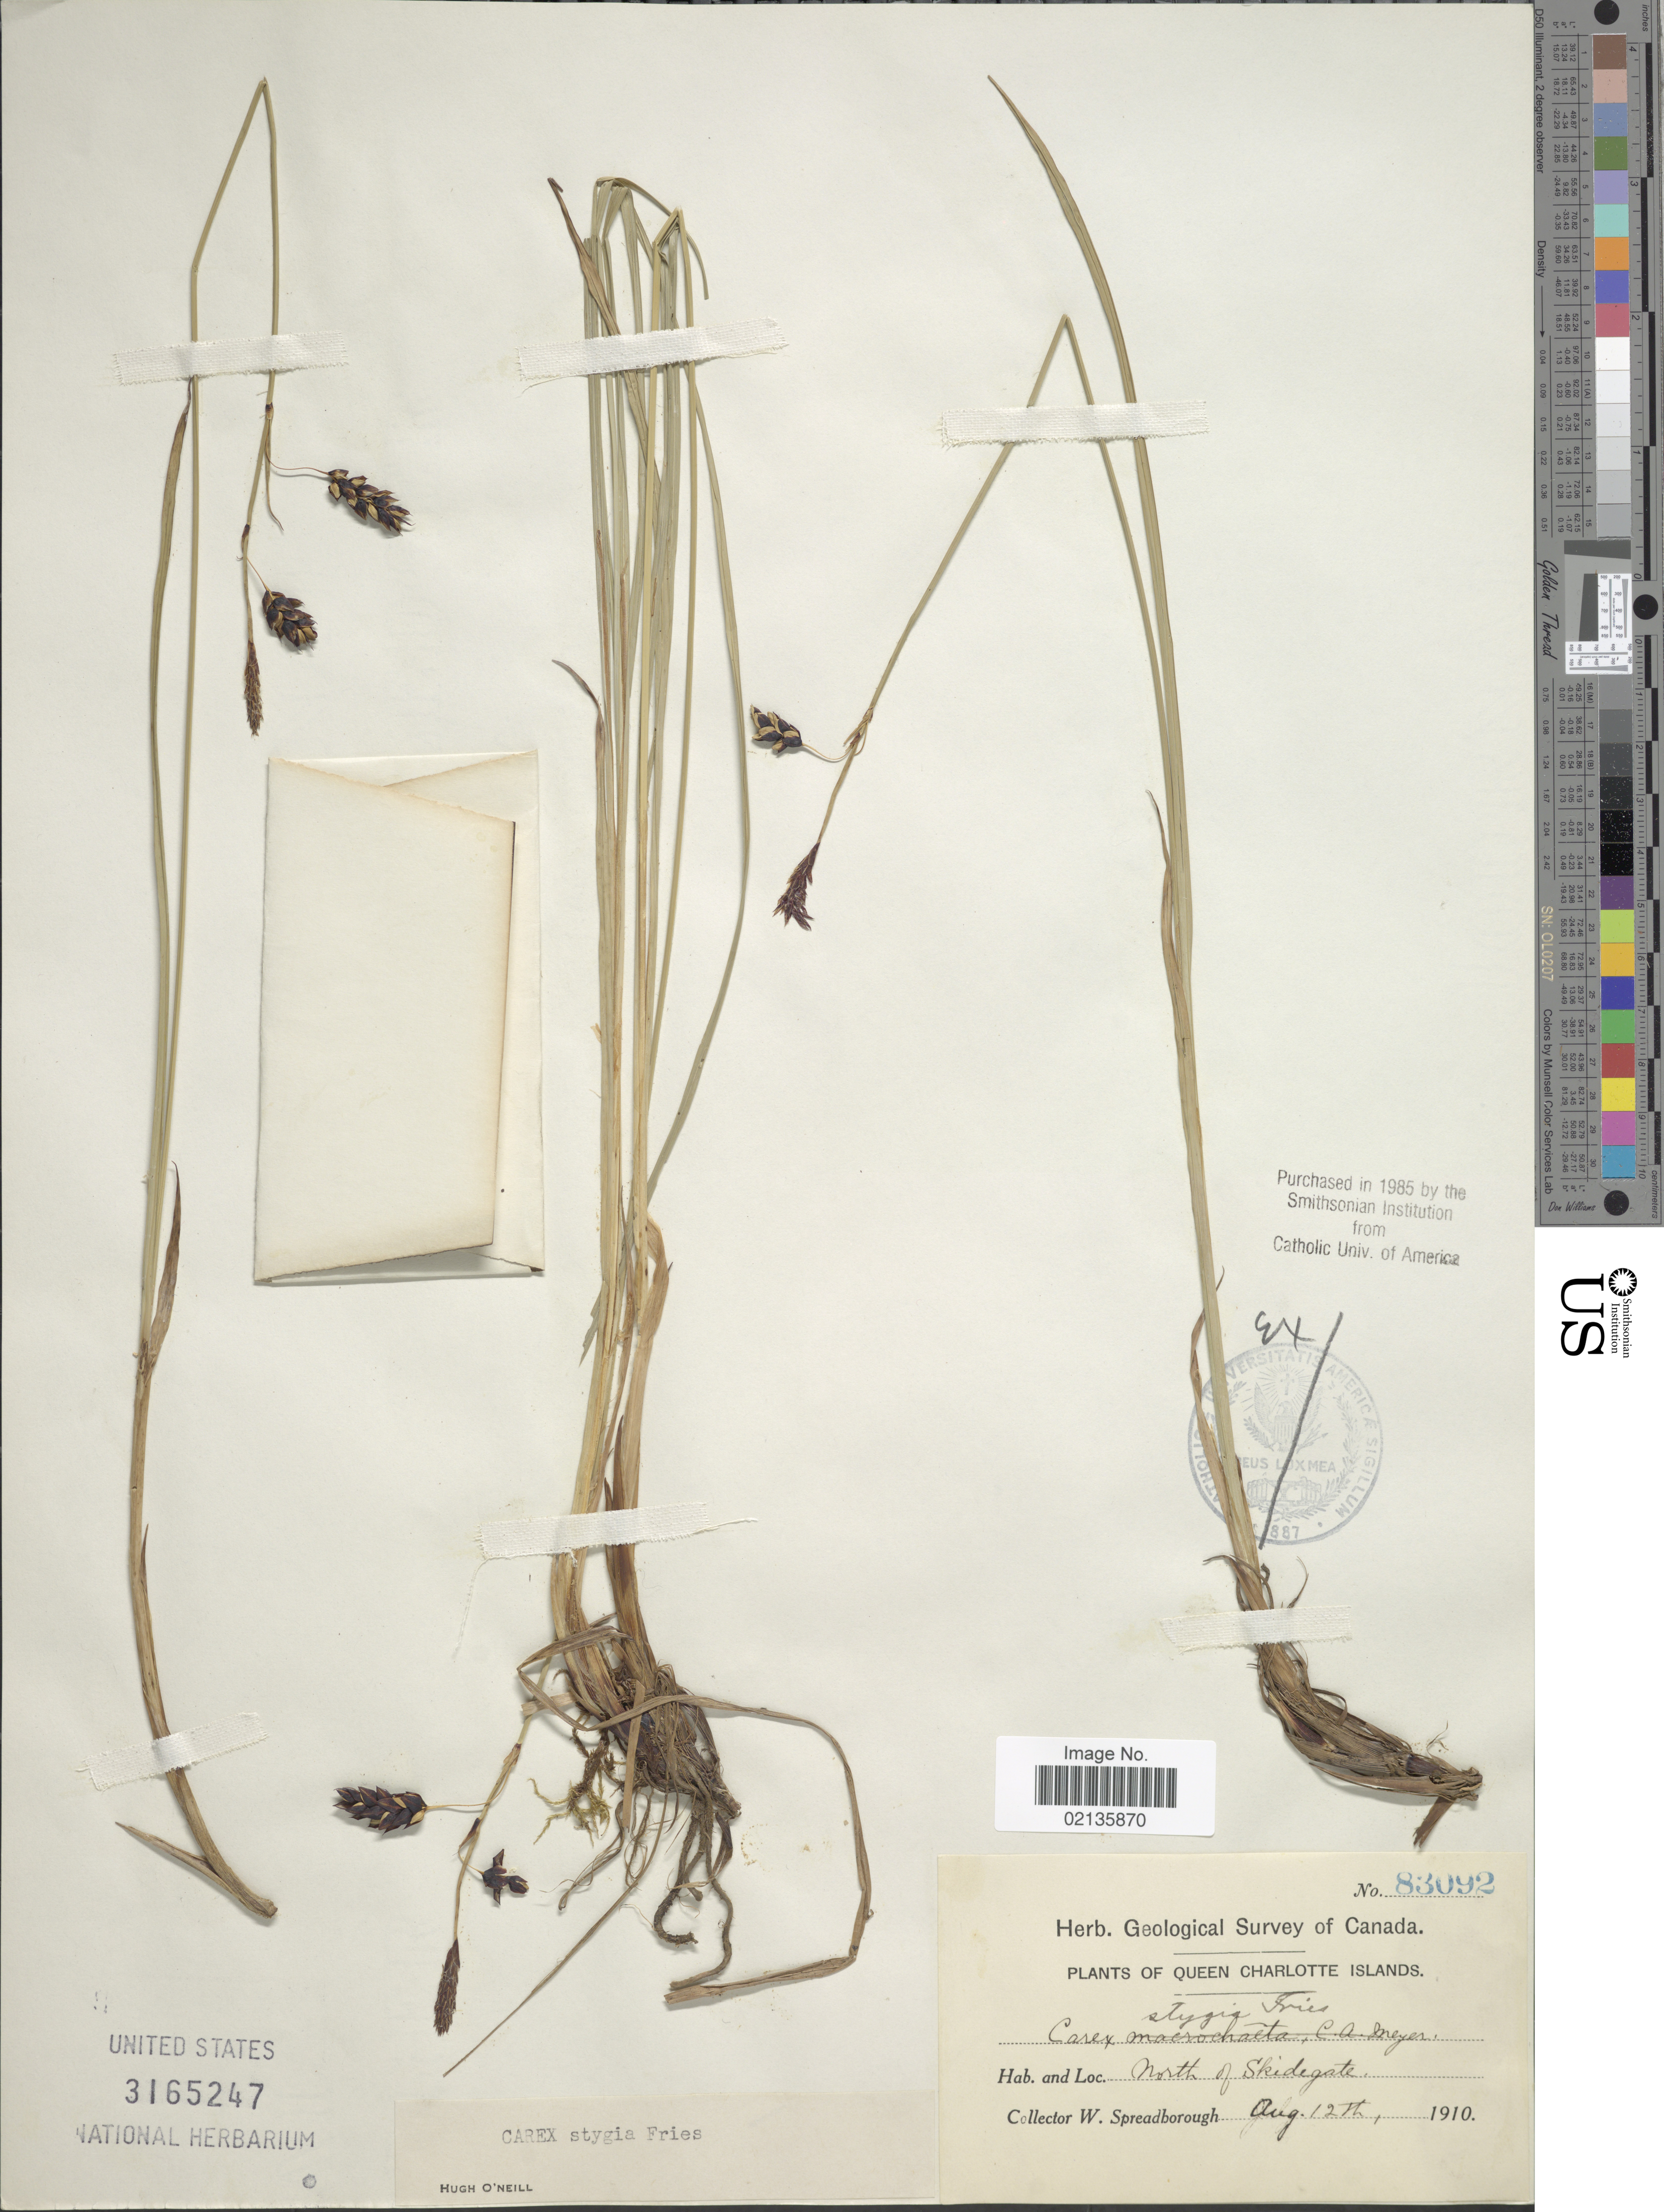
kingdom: Plantae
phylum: Tracheophyta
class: Liliopsida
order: Poales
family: Cyperaceae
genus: Carex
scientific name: Carex x stygia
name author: Fr.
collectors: W. Spreadborough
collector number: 93092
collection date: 1910-08-12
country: Canada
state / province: British Columbia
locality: Queen Charlotte Islands, North of Skidegate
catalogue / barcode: US 3165247